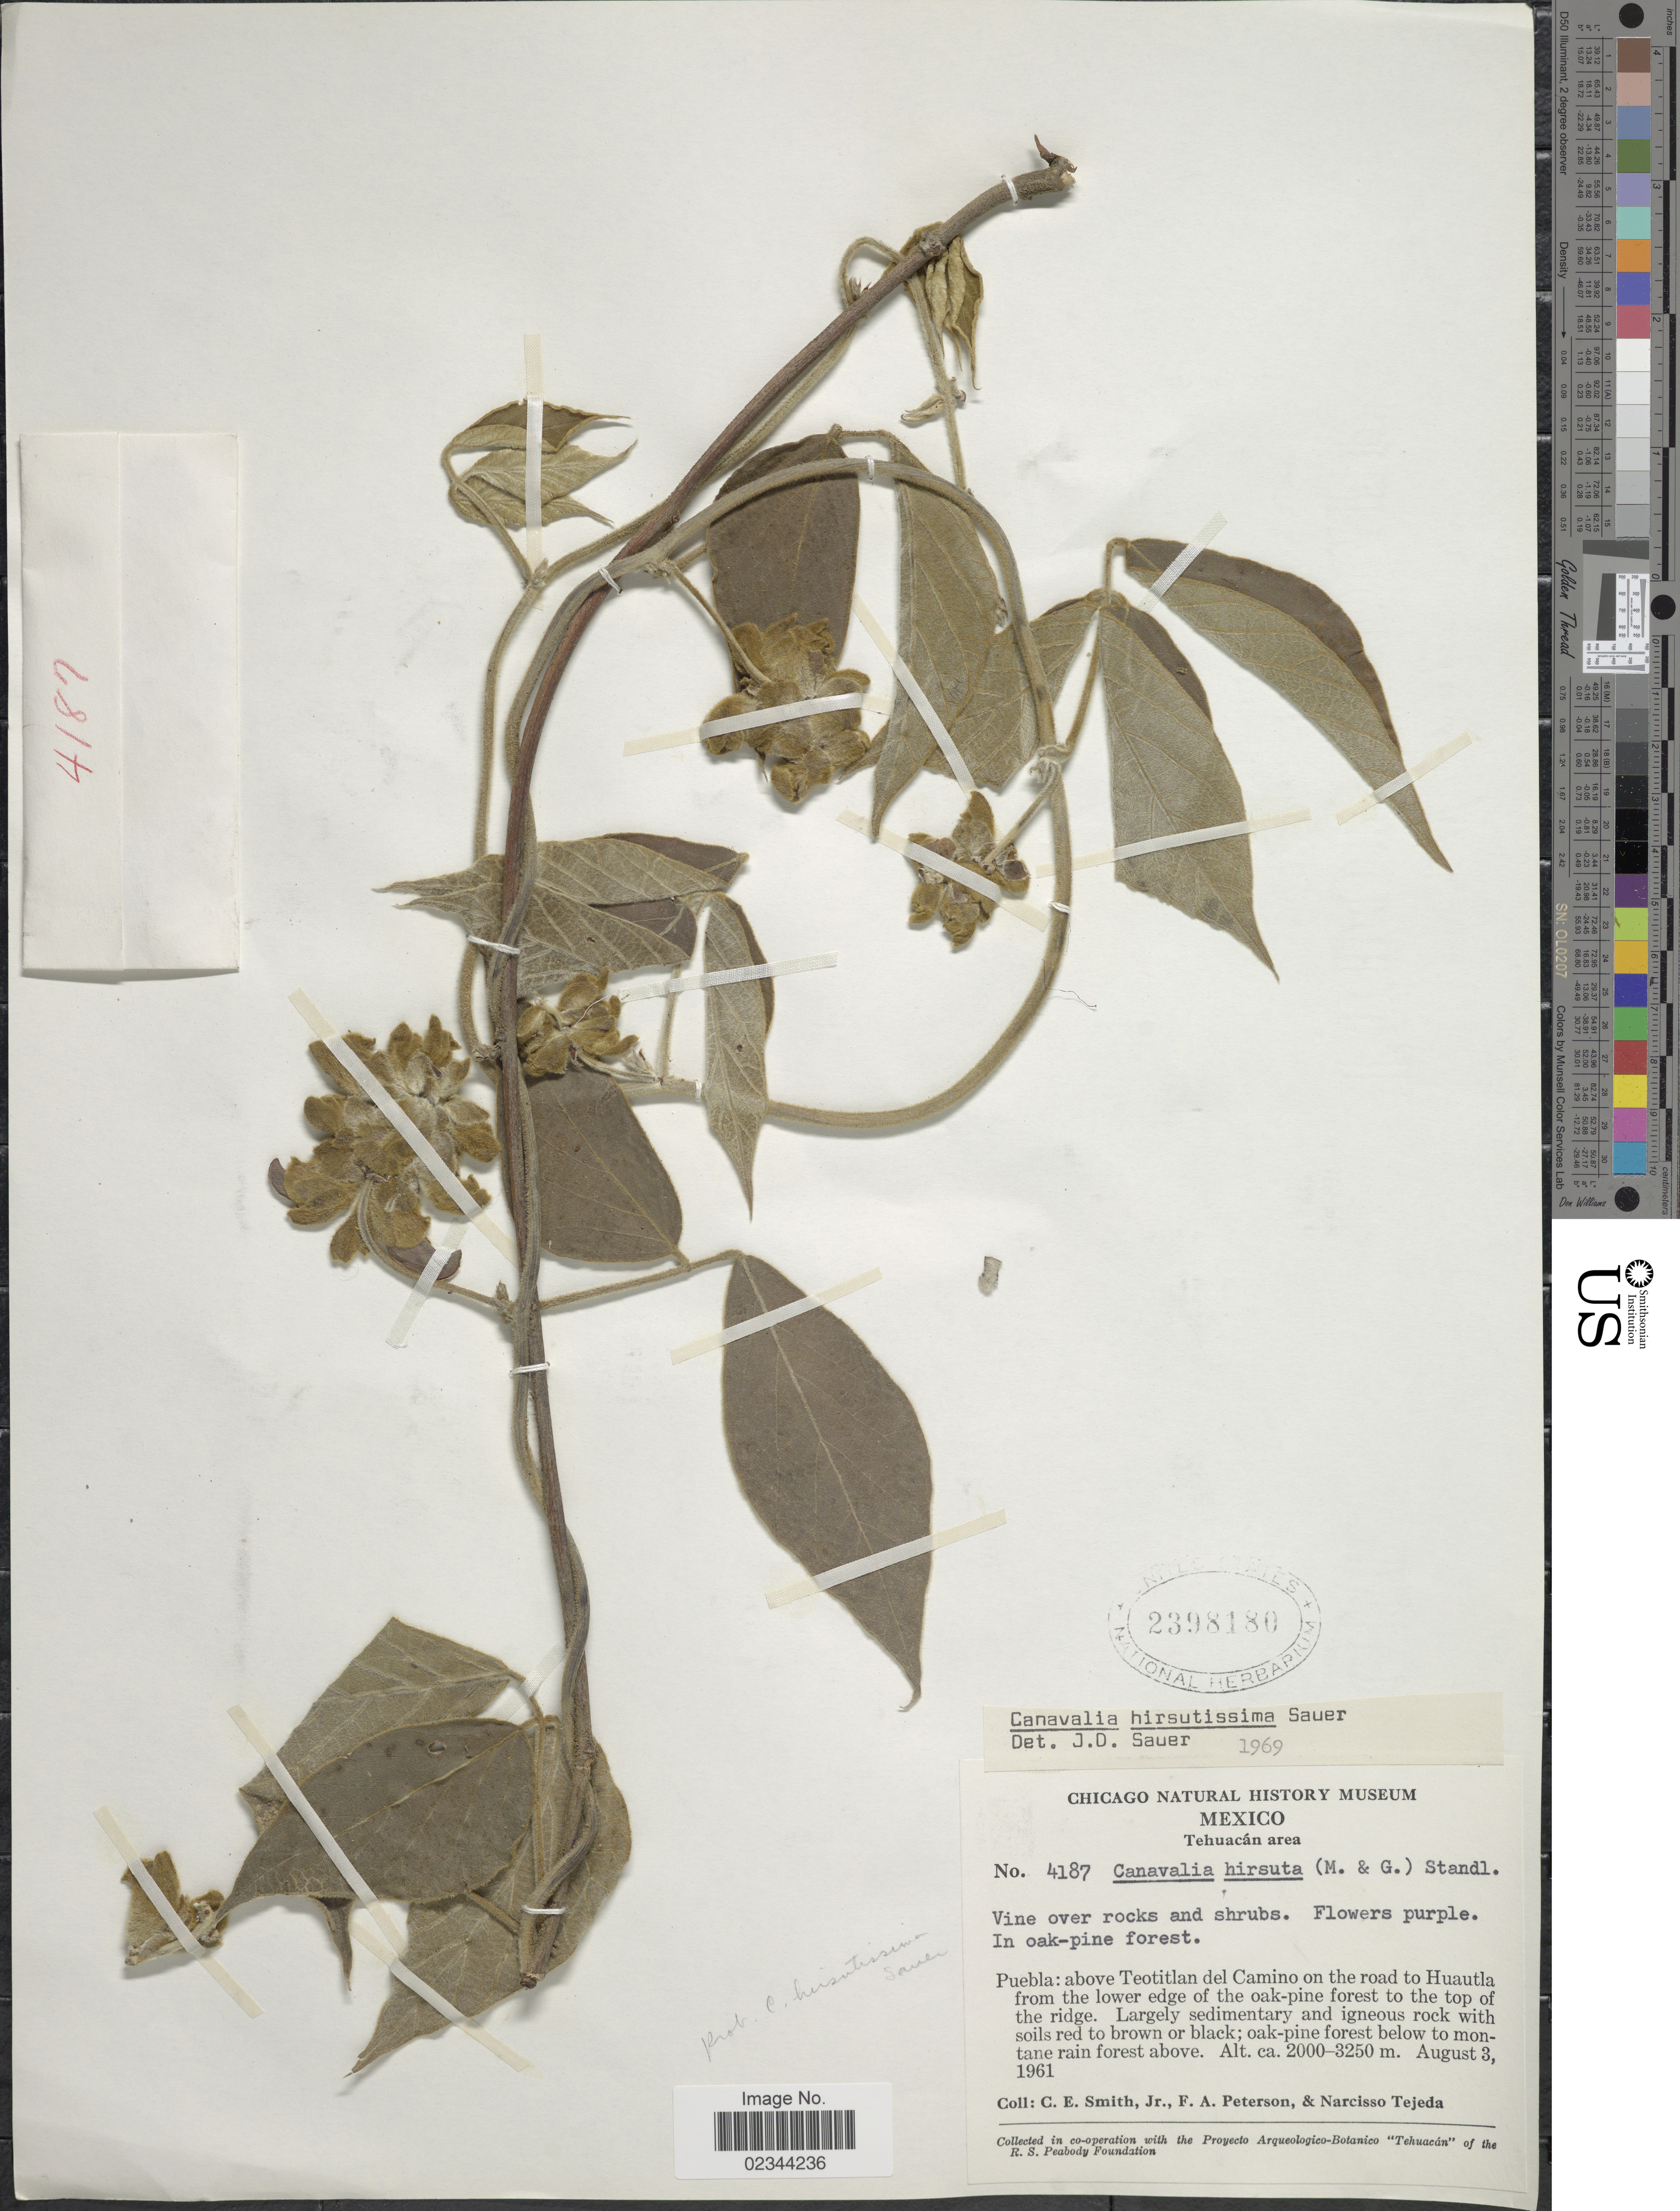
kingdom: Plantae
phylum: Tracheophyta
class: Magnoliopsida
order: Fabales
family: Fabaceae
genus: Canavalia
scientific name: Canavalia hirsutissima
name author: Sauer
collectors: C. E. Smith Jr., F. A. Peterson & N. Tejeda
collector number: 4187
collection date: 1961-08-03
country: Mexico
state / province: Puebla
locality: Tehuacan Area [unsure placement] Above Teotitlan del Camino on the road to Huautla from the lower edge of the oak-pine forest to the top of the ridge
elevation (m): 2000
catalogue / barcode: US 2398180